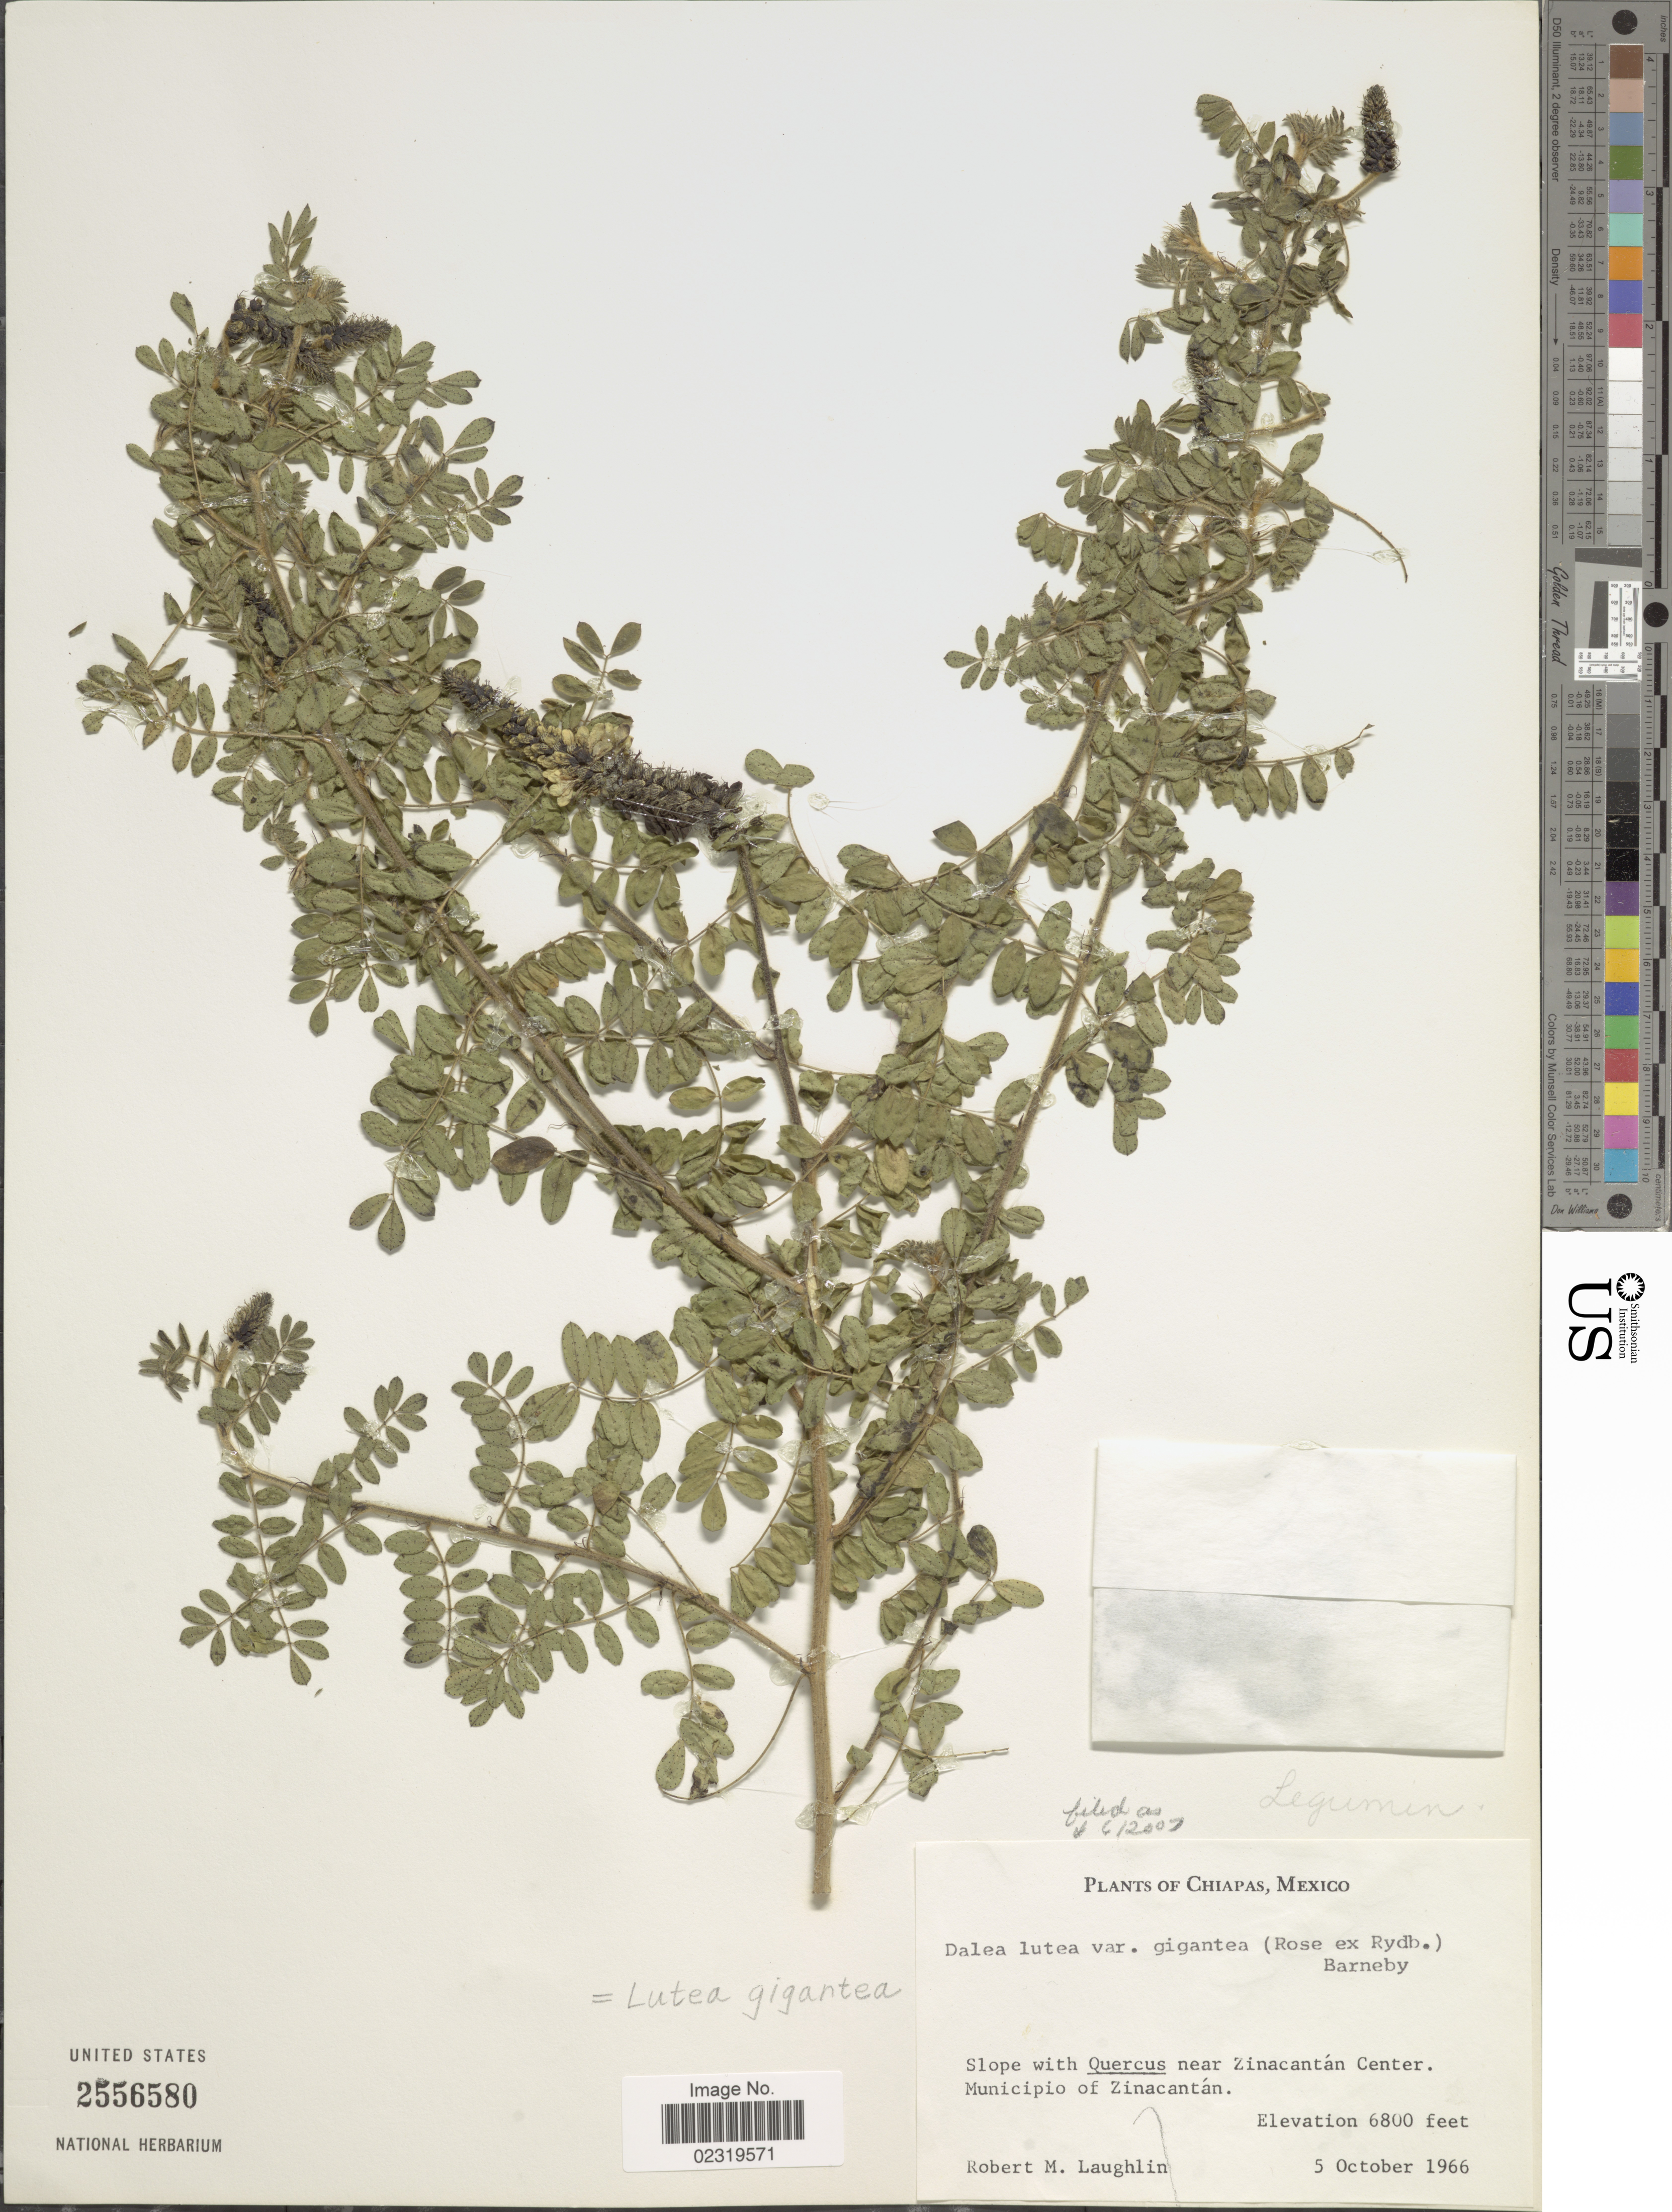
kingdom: Plantae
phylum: Tracheophyta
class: Magnoliopsida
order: Fabales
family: Fabaceae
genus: Dalea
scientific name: Dalea lutea var. gigantea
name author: (Rose) Barneby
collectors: R. M. Laughlin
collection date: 1966-10-05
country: Mexico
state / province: Chiapas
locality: Slope with Quercus near Zinacantán Center. Municipio of Zinacantán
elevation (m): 2073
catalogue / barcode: US 2556580